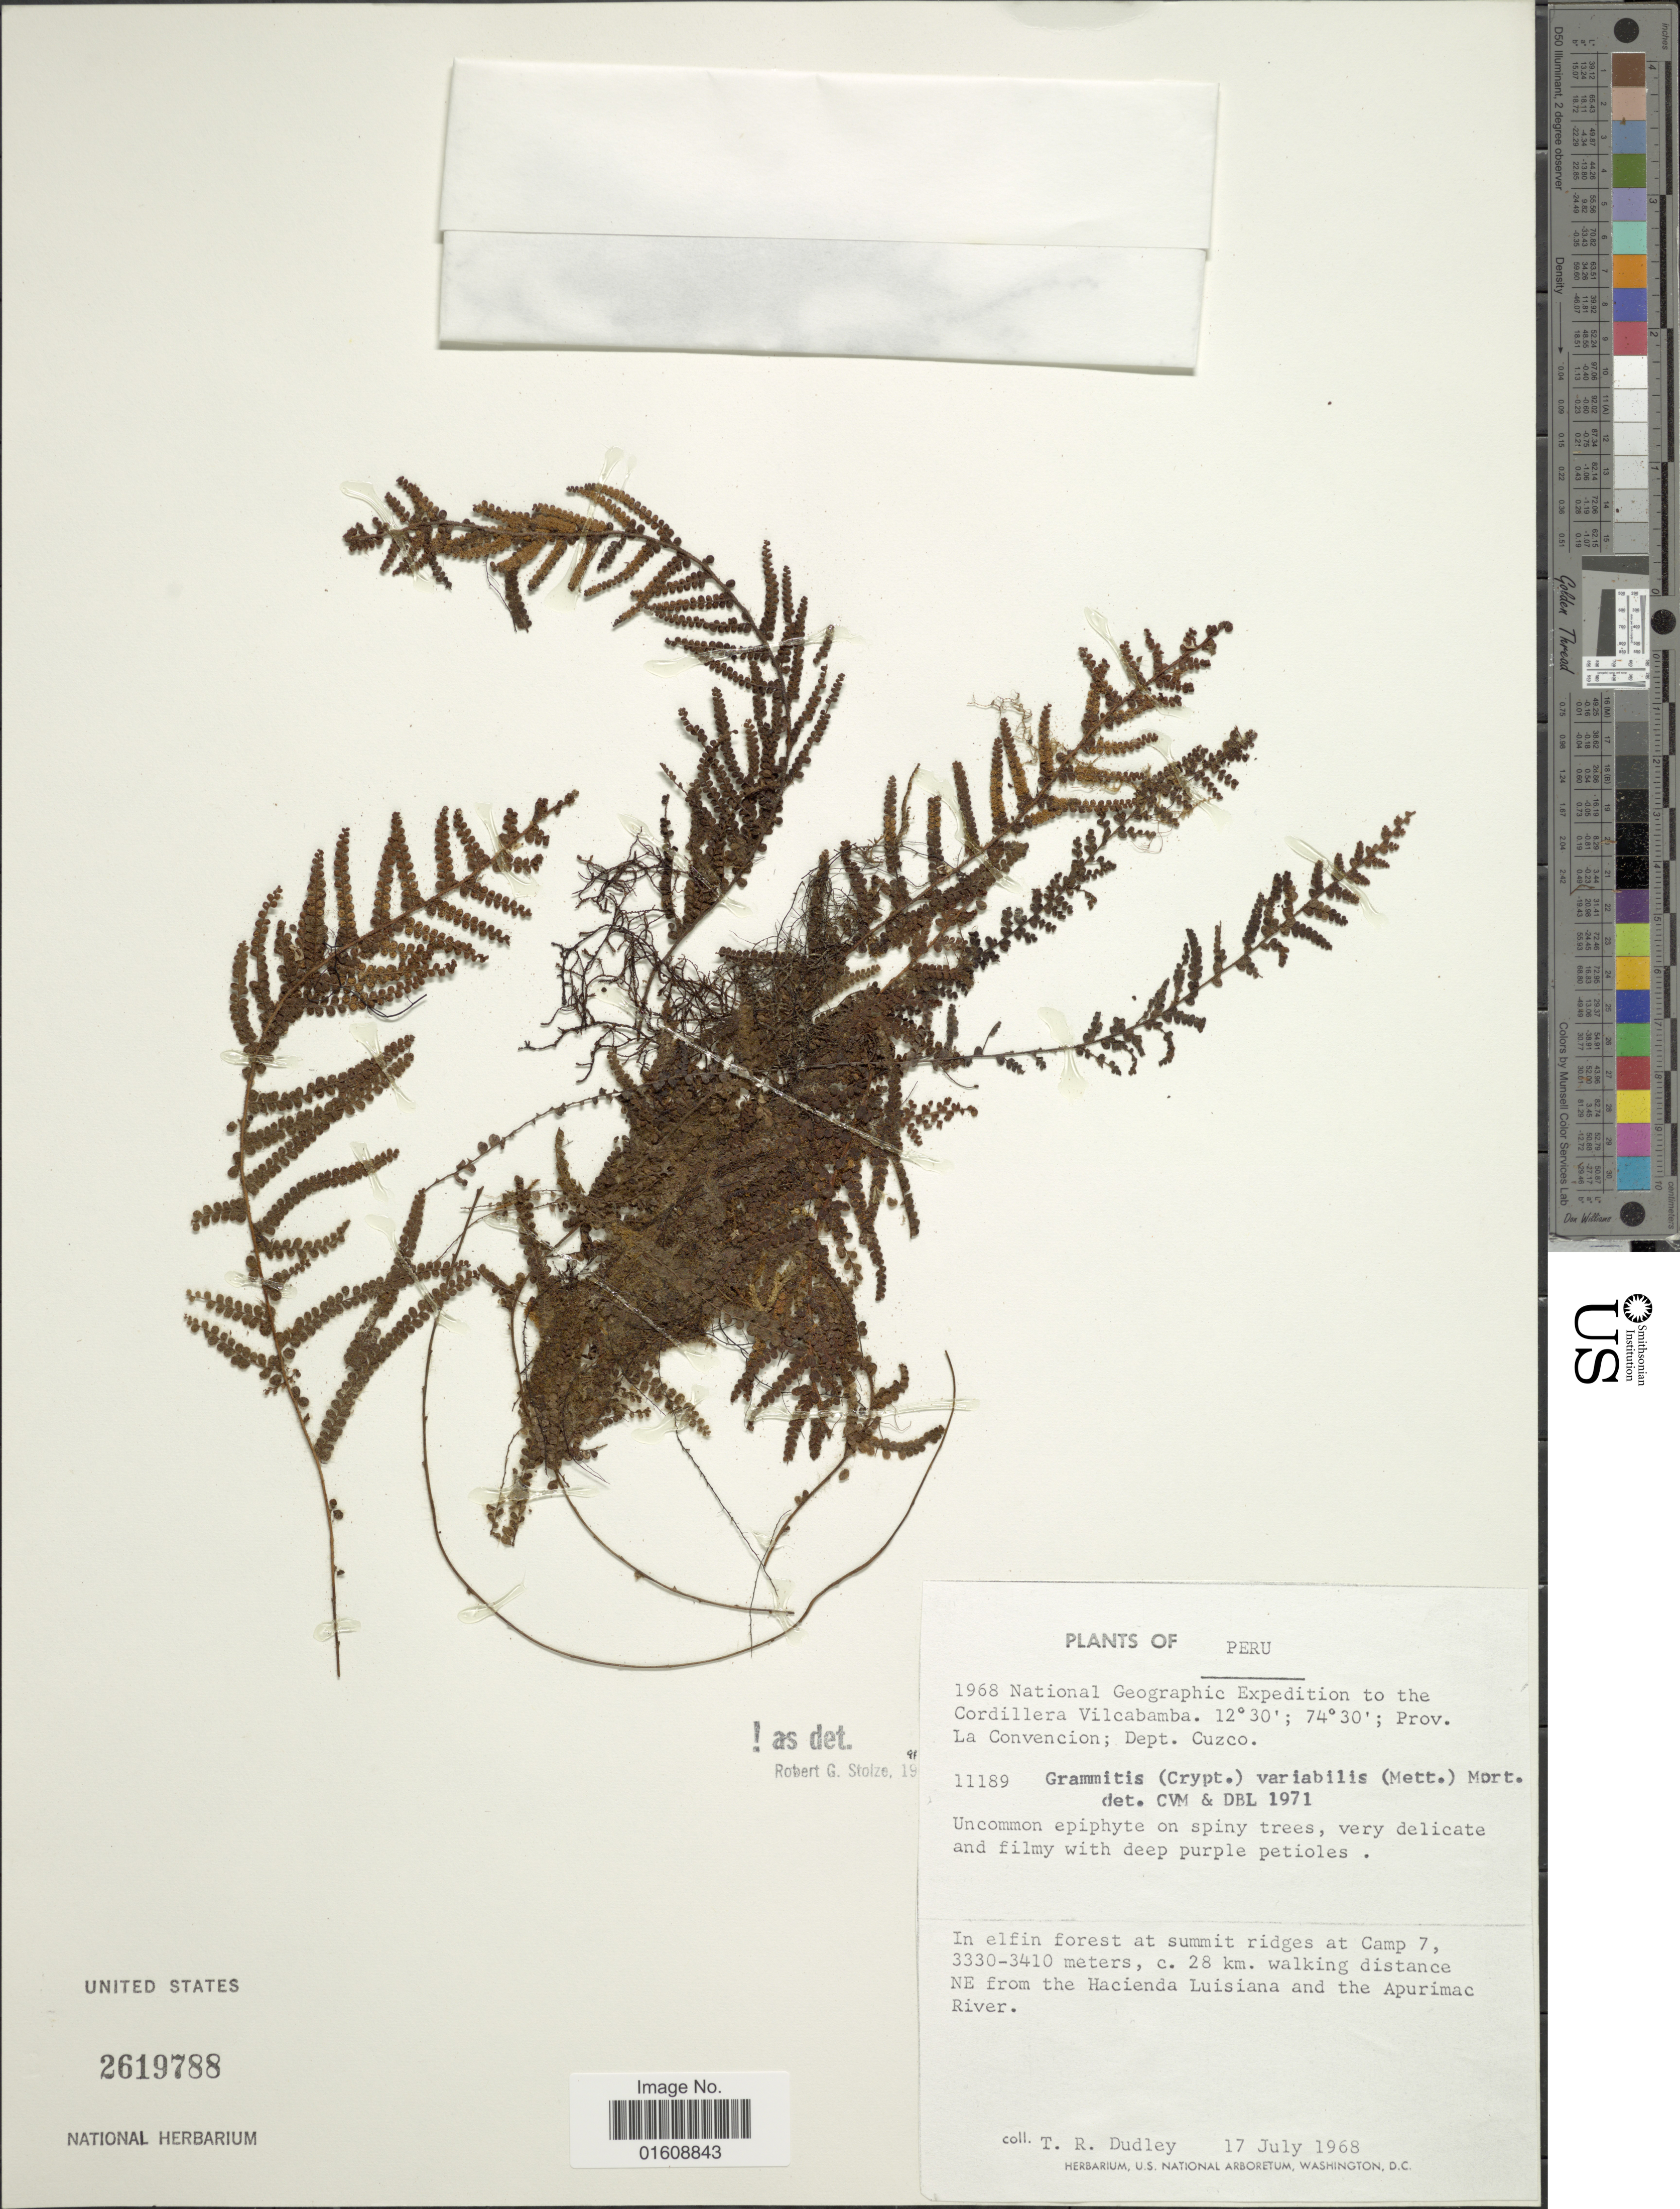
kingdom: Plantae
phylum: Tracheophyta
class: Polypodiopsida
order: Polypodiales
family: Polypodiaceae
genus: Alansmia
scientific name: Alansmia variabilis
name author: (Mett.) Moguel & M. Kessler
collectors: T. R. Dudley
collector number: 11189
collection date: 1968-07-17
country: Peru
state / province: Cusco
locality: Cordillera Vilcabamba. Prov. La Convencion; Dept. Cuzco. In elfin forest at summit ridges at Camp 7, c. 28 km. walking distance NE from the Hacienda Luisiana and the Apurimac River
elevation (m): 3330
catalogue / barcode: US 2619788